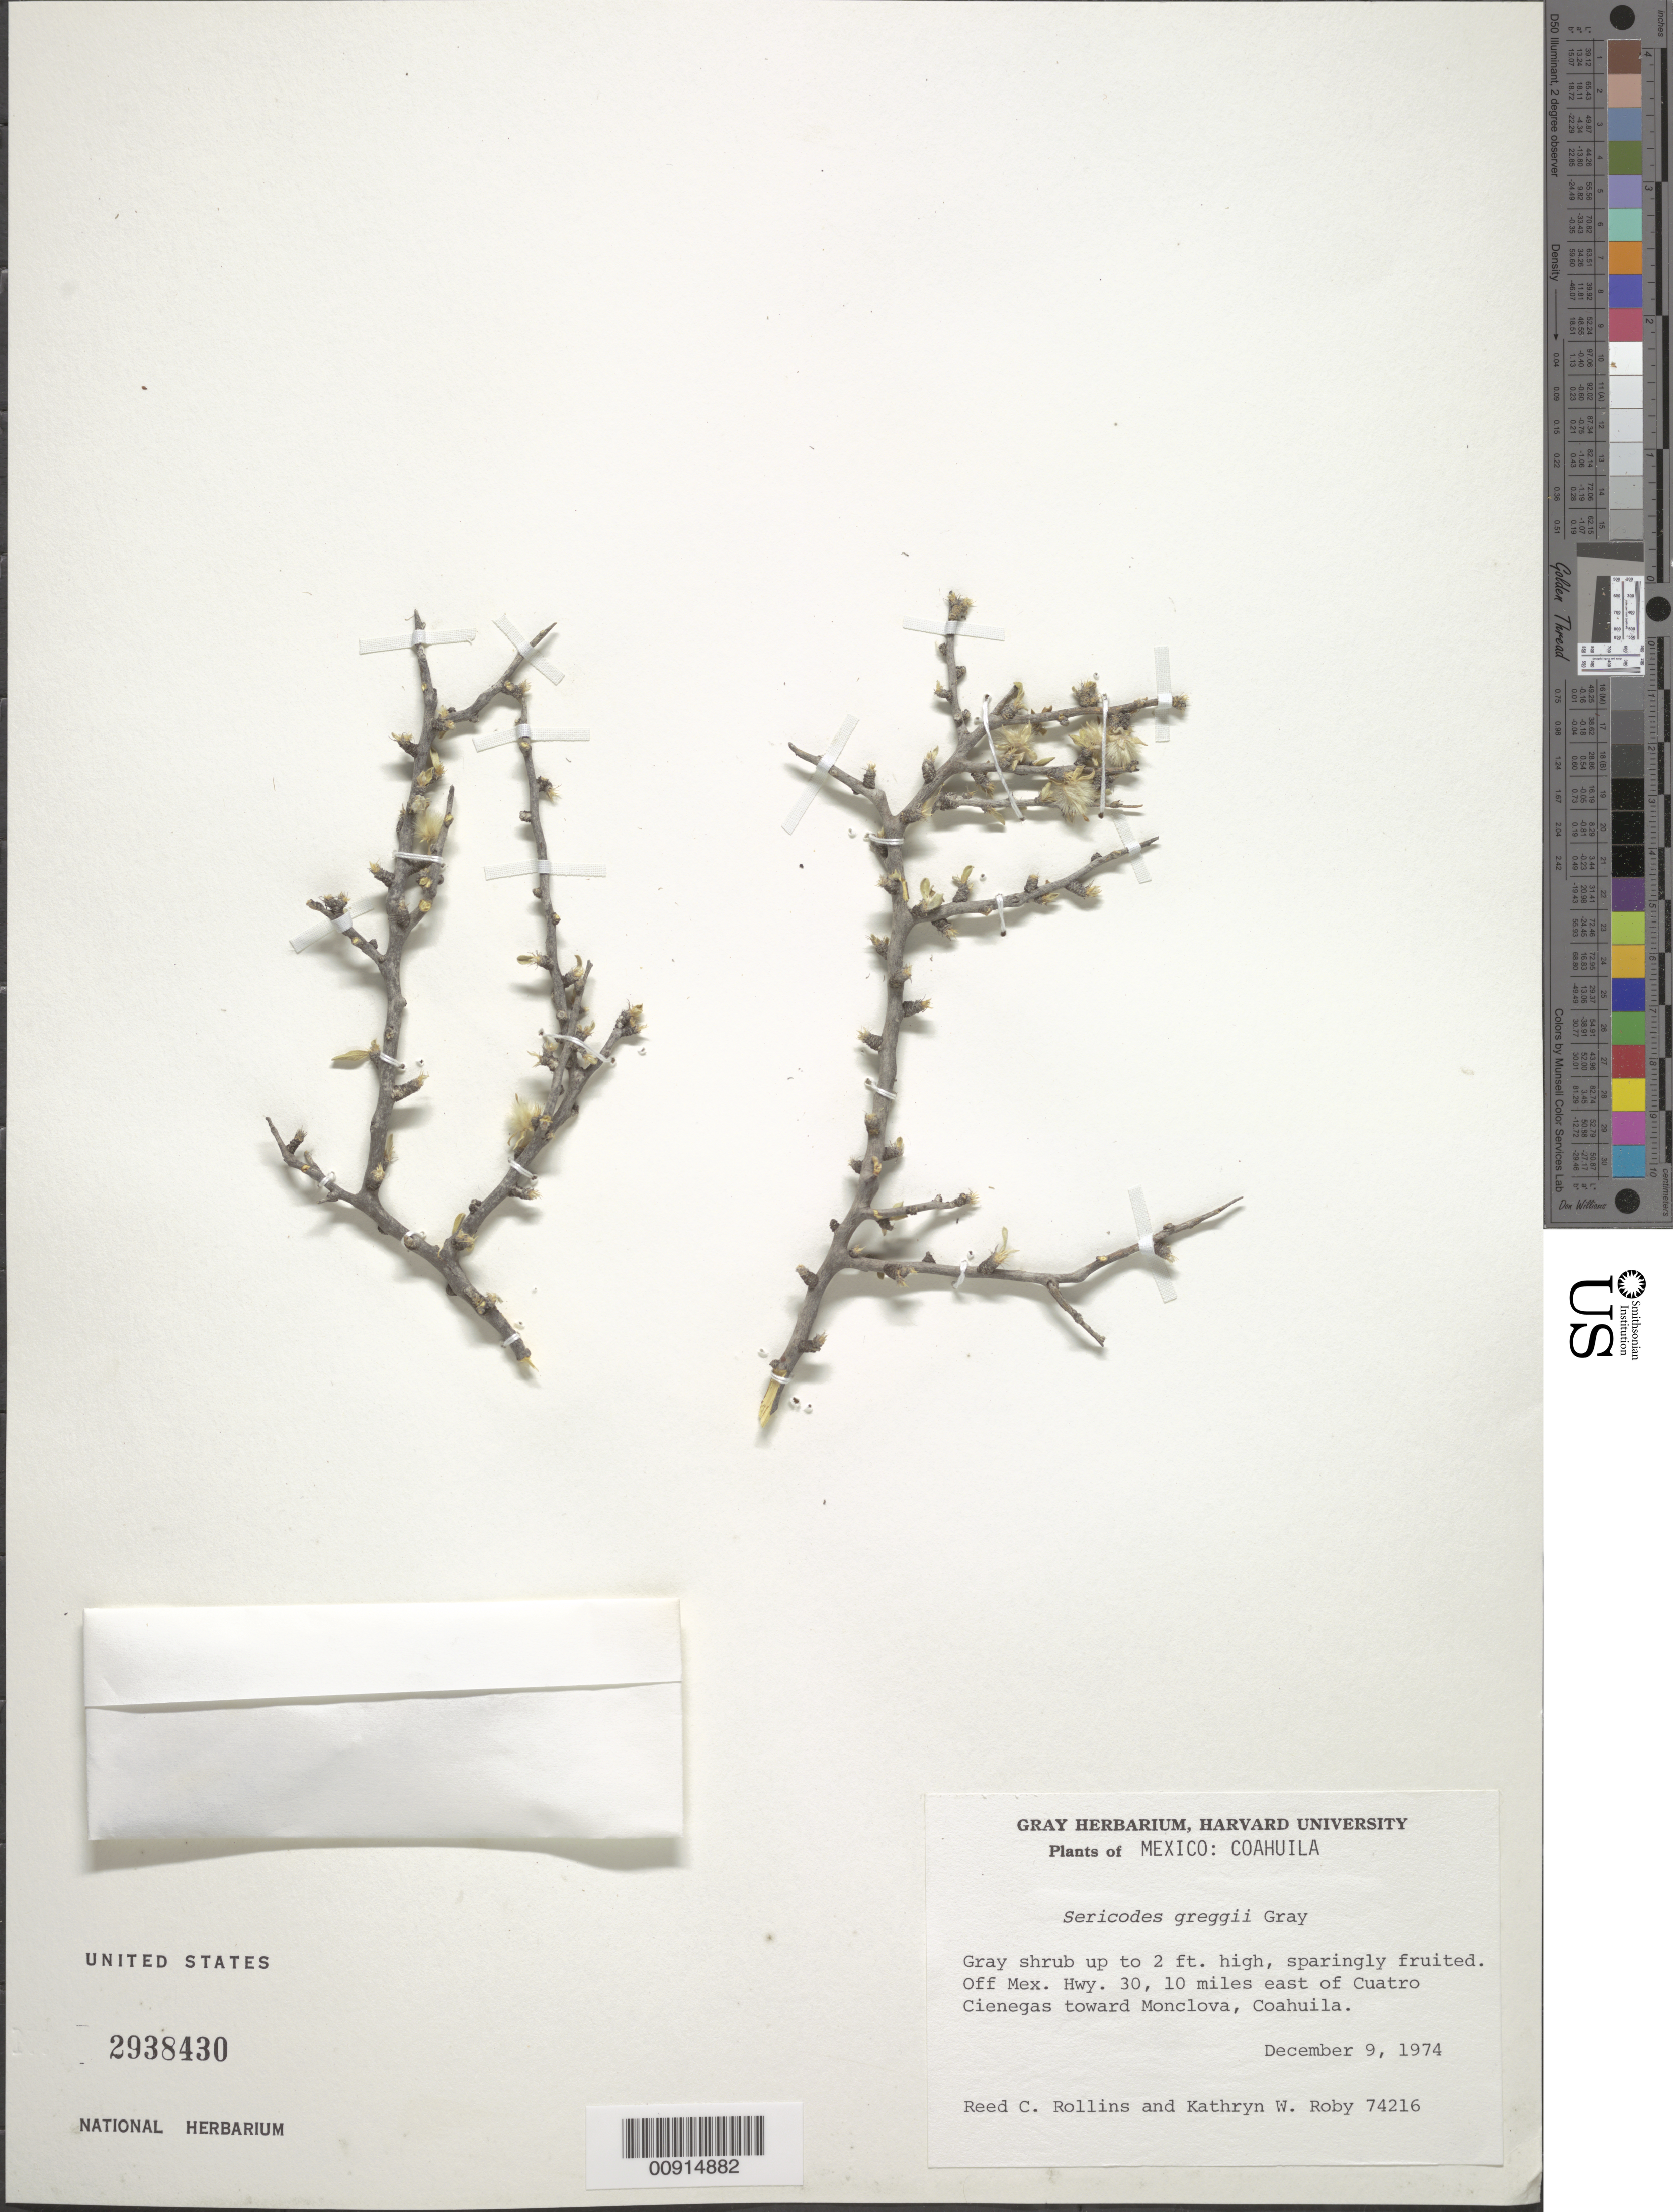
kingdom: Plantae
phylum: Tracheophyta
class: Magnoliopsida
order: Zygophyllales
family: Zygophyllaceae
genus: Sericodes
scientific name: Sericodes greggii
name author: A. Gray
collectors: R. C. Rollins & K. W. Roby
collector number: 74216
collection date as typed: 09 Dec 1974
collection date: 1974-12-09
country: Mexico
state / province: Coahuila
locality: Off Mex. Hwy. 30, 10 miles east of Cuatro Ciénegas toward Monclova, Coahuila.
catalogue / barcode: US 2938430